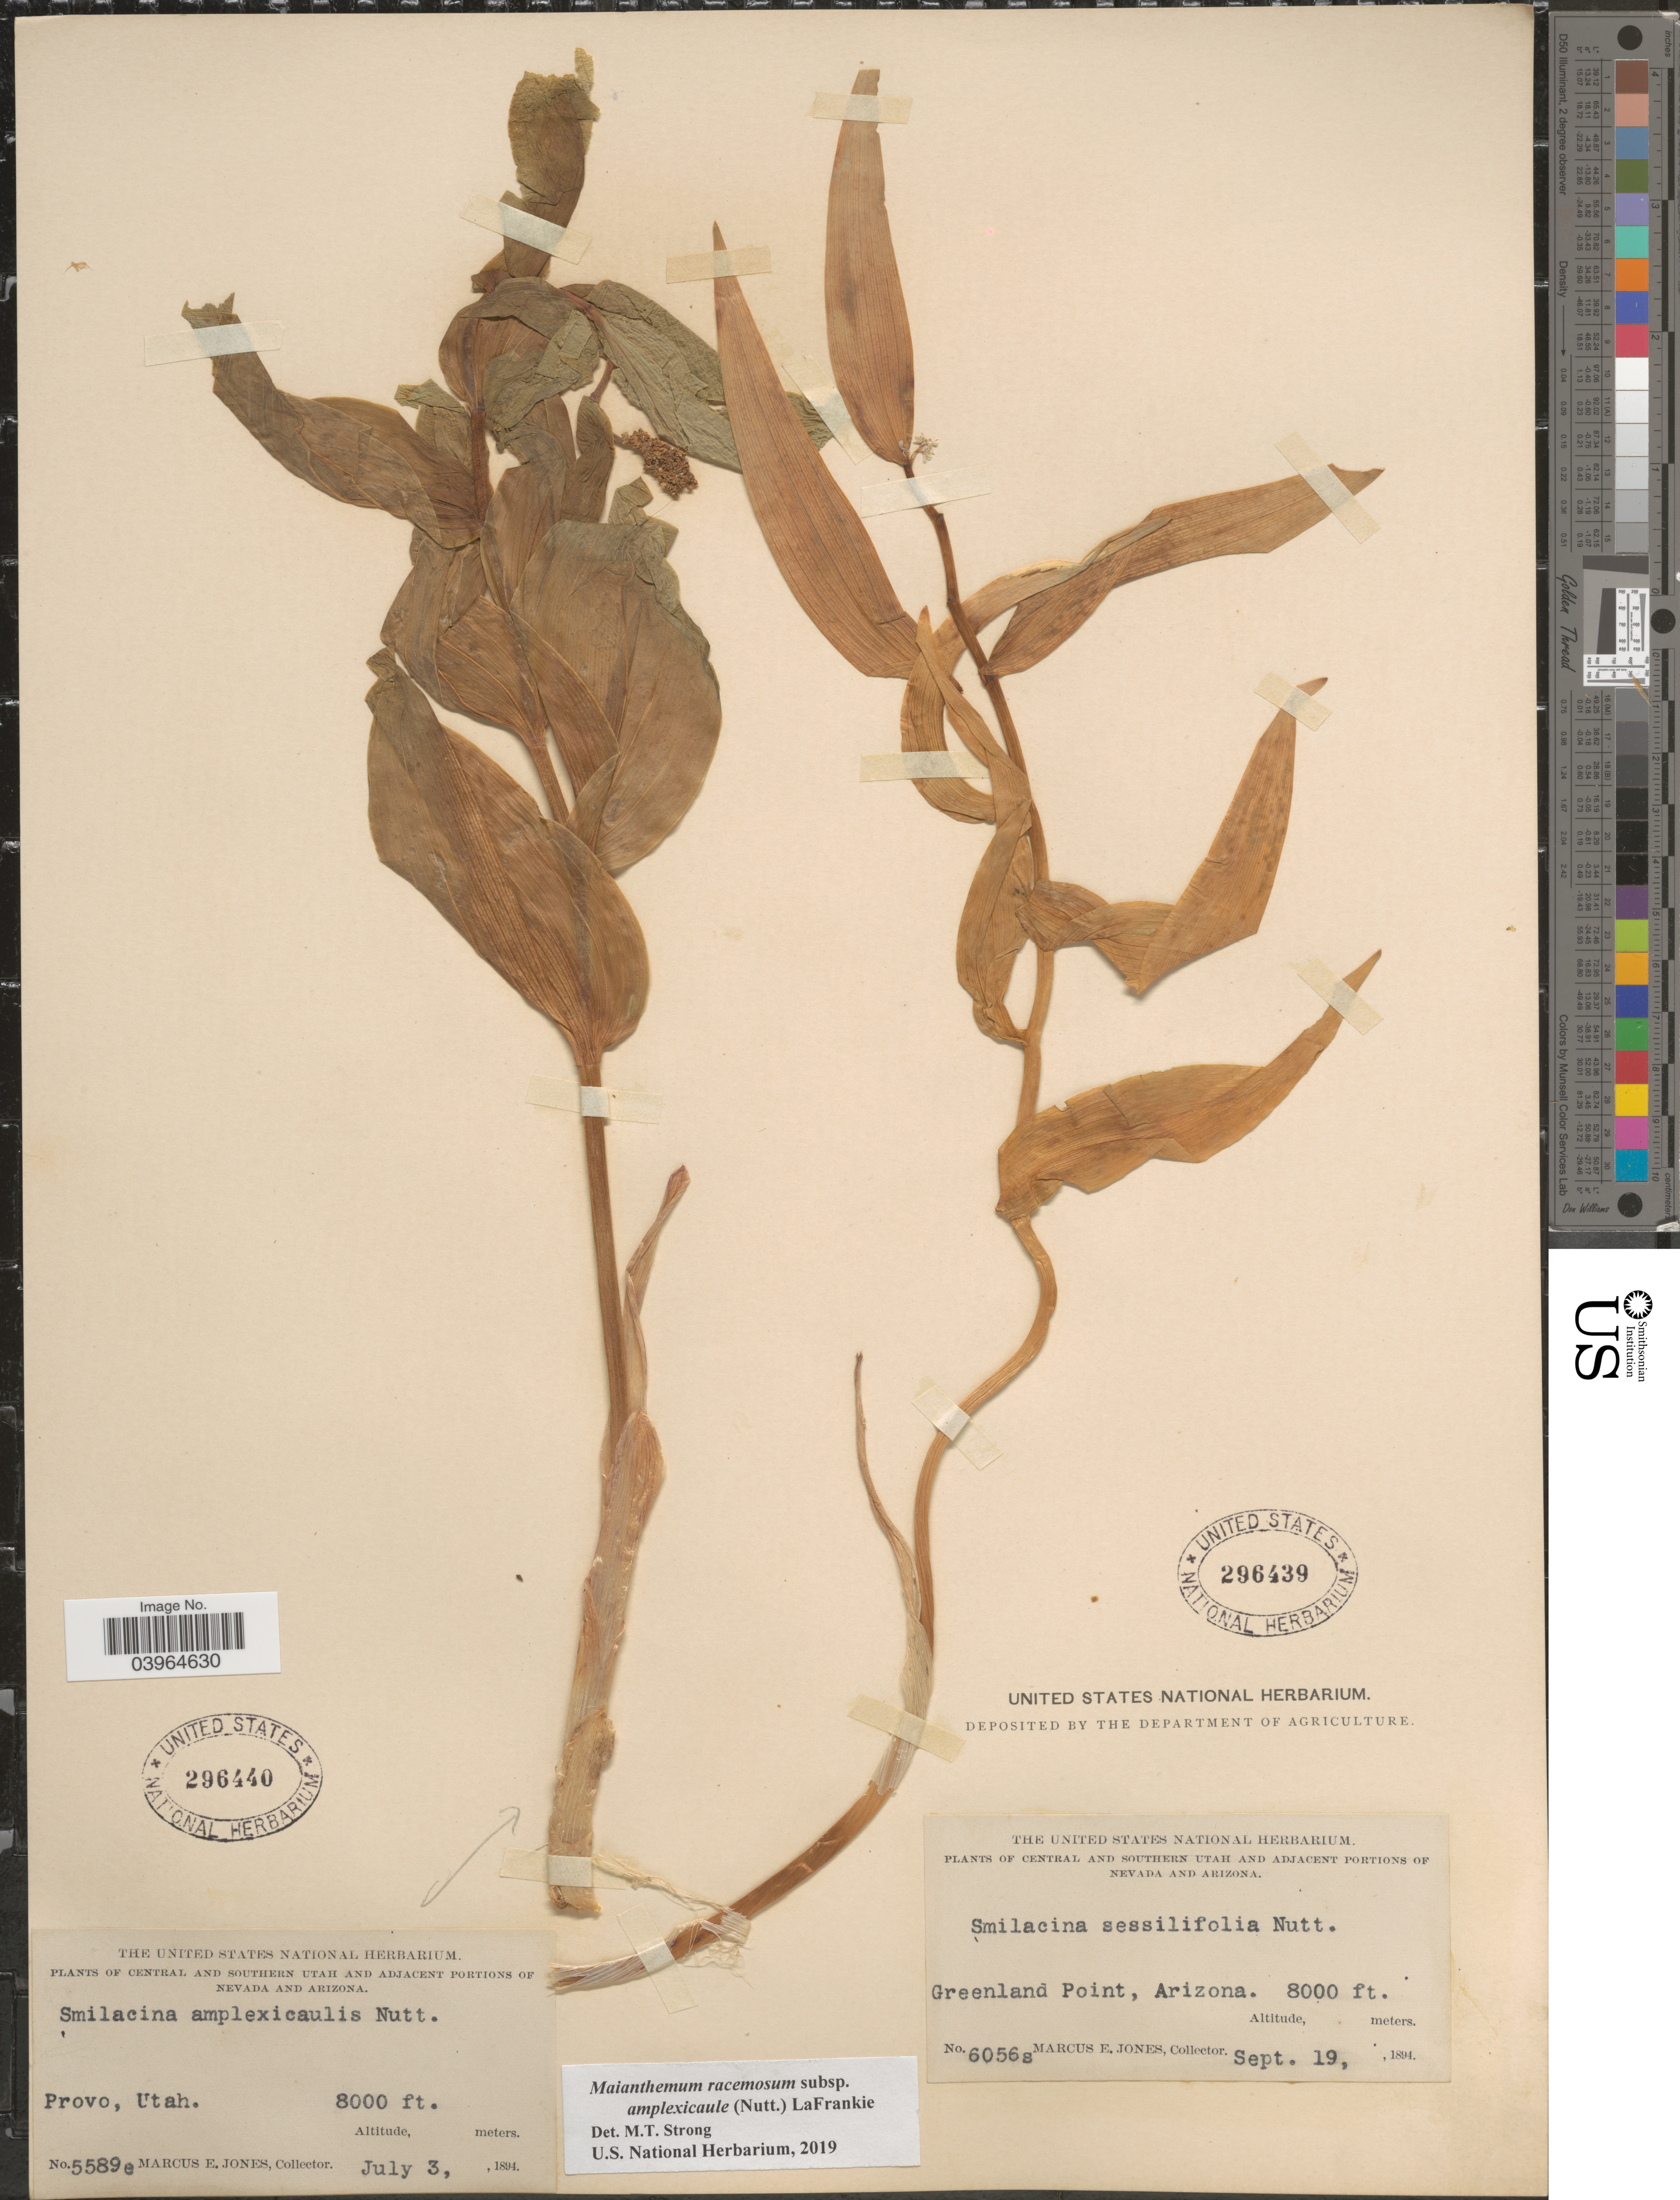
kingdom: Plantae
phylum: Tracheophyta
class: Liliopsida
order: Asparagales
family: Asparagaceae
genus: Maianthemum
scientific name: Maianthemum racemosum subsp. amplexicaule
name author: (Nutt.) LaFrankie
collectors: M. E. Jones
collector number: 6056s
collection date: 1894-09-19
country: United States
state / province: Arizona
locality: Greenland Point.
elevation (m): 2438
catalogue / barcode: US 296439